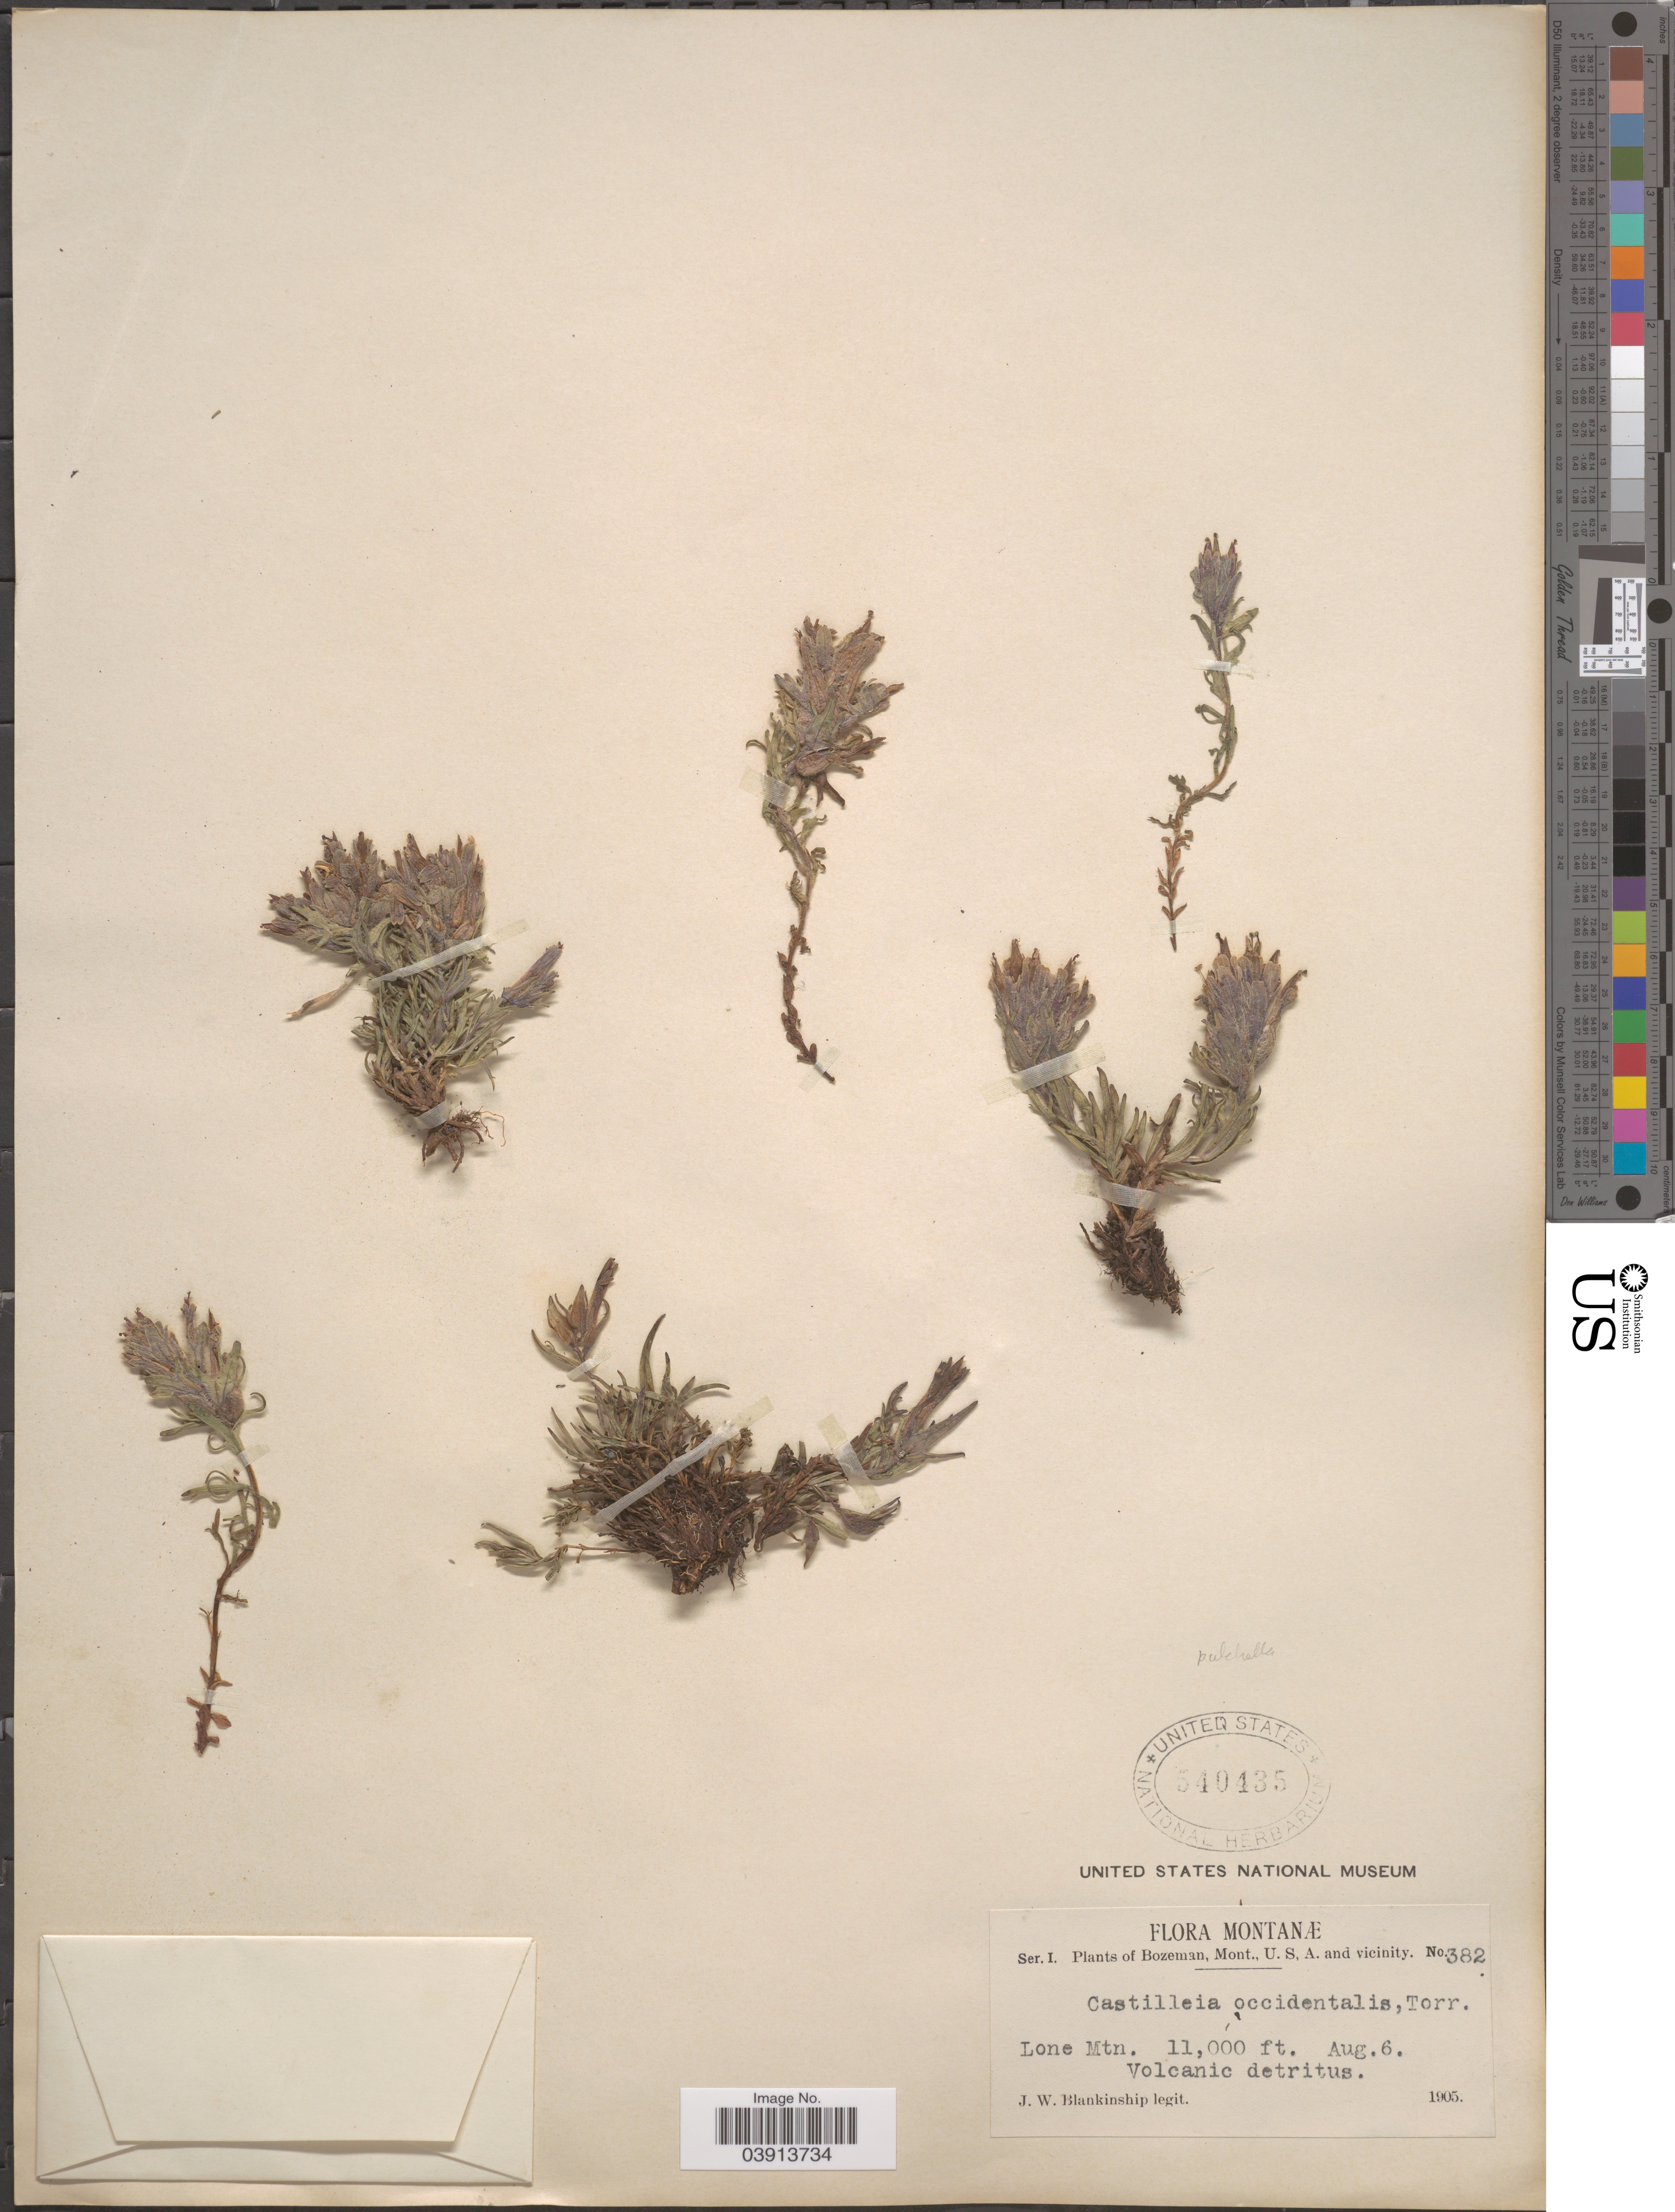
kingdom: Plantae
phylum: Tracheophyta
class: Magnoliopsida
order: Lamiales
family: Orobanchaceae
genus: Castilleja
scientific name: Castilleja pulchella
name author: Rydb.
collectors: J. W. Blankinship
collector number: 382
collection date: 1905-08-06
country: United States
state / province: Montana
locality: Bozeman, Mont., and vicinity. Lone Mtn.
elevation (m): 3353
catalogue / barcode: US 540435